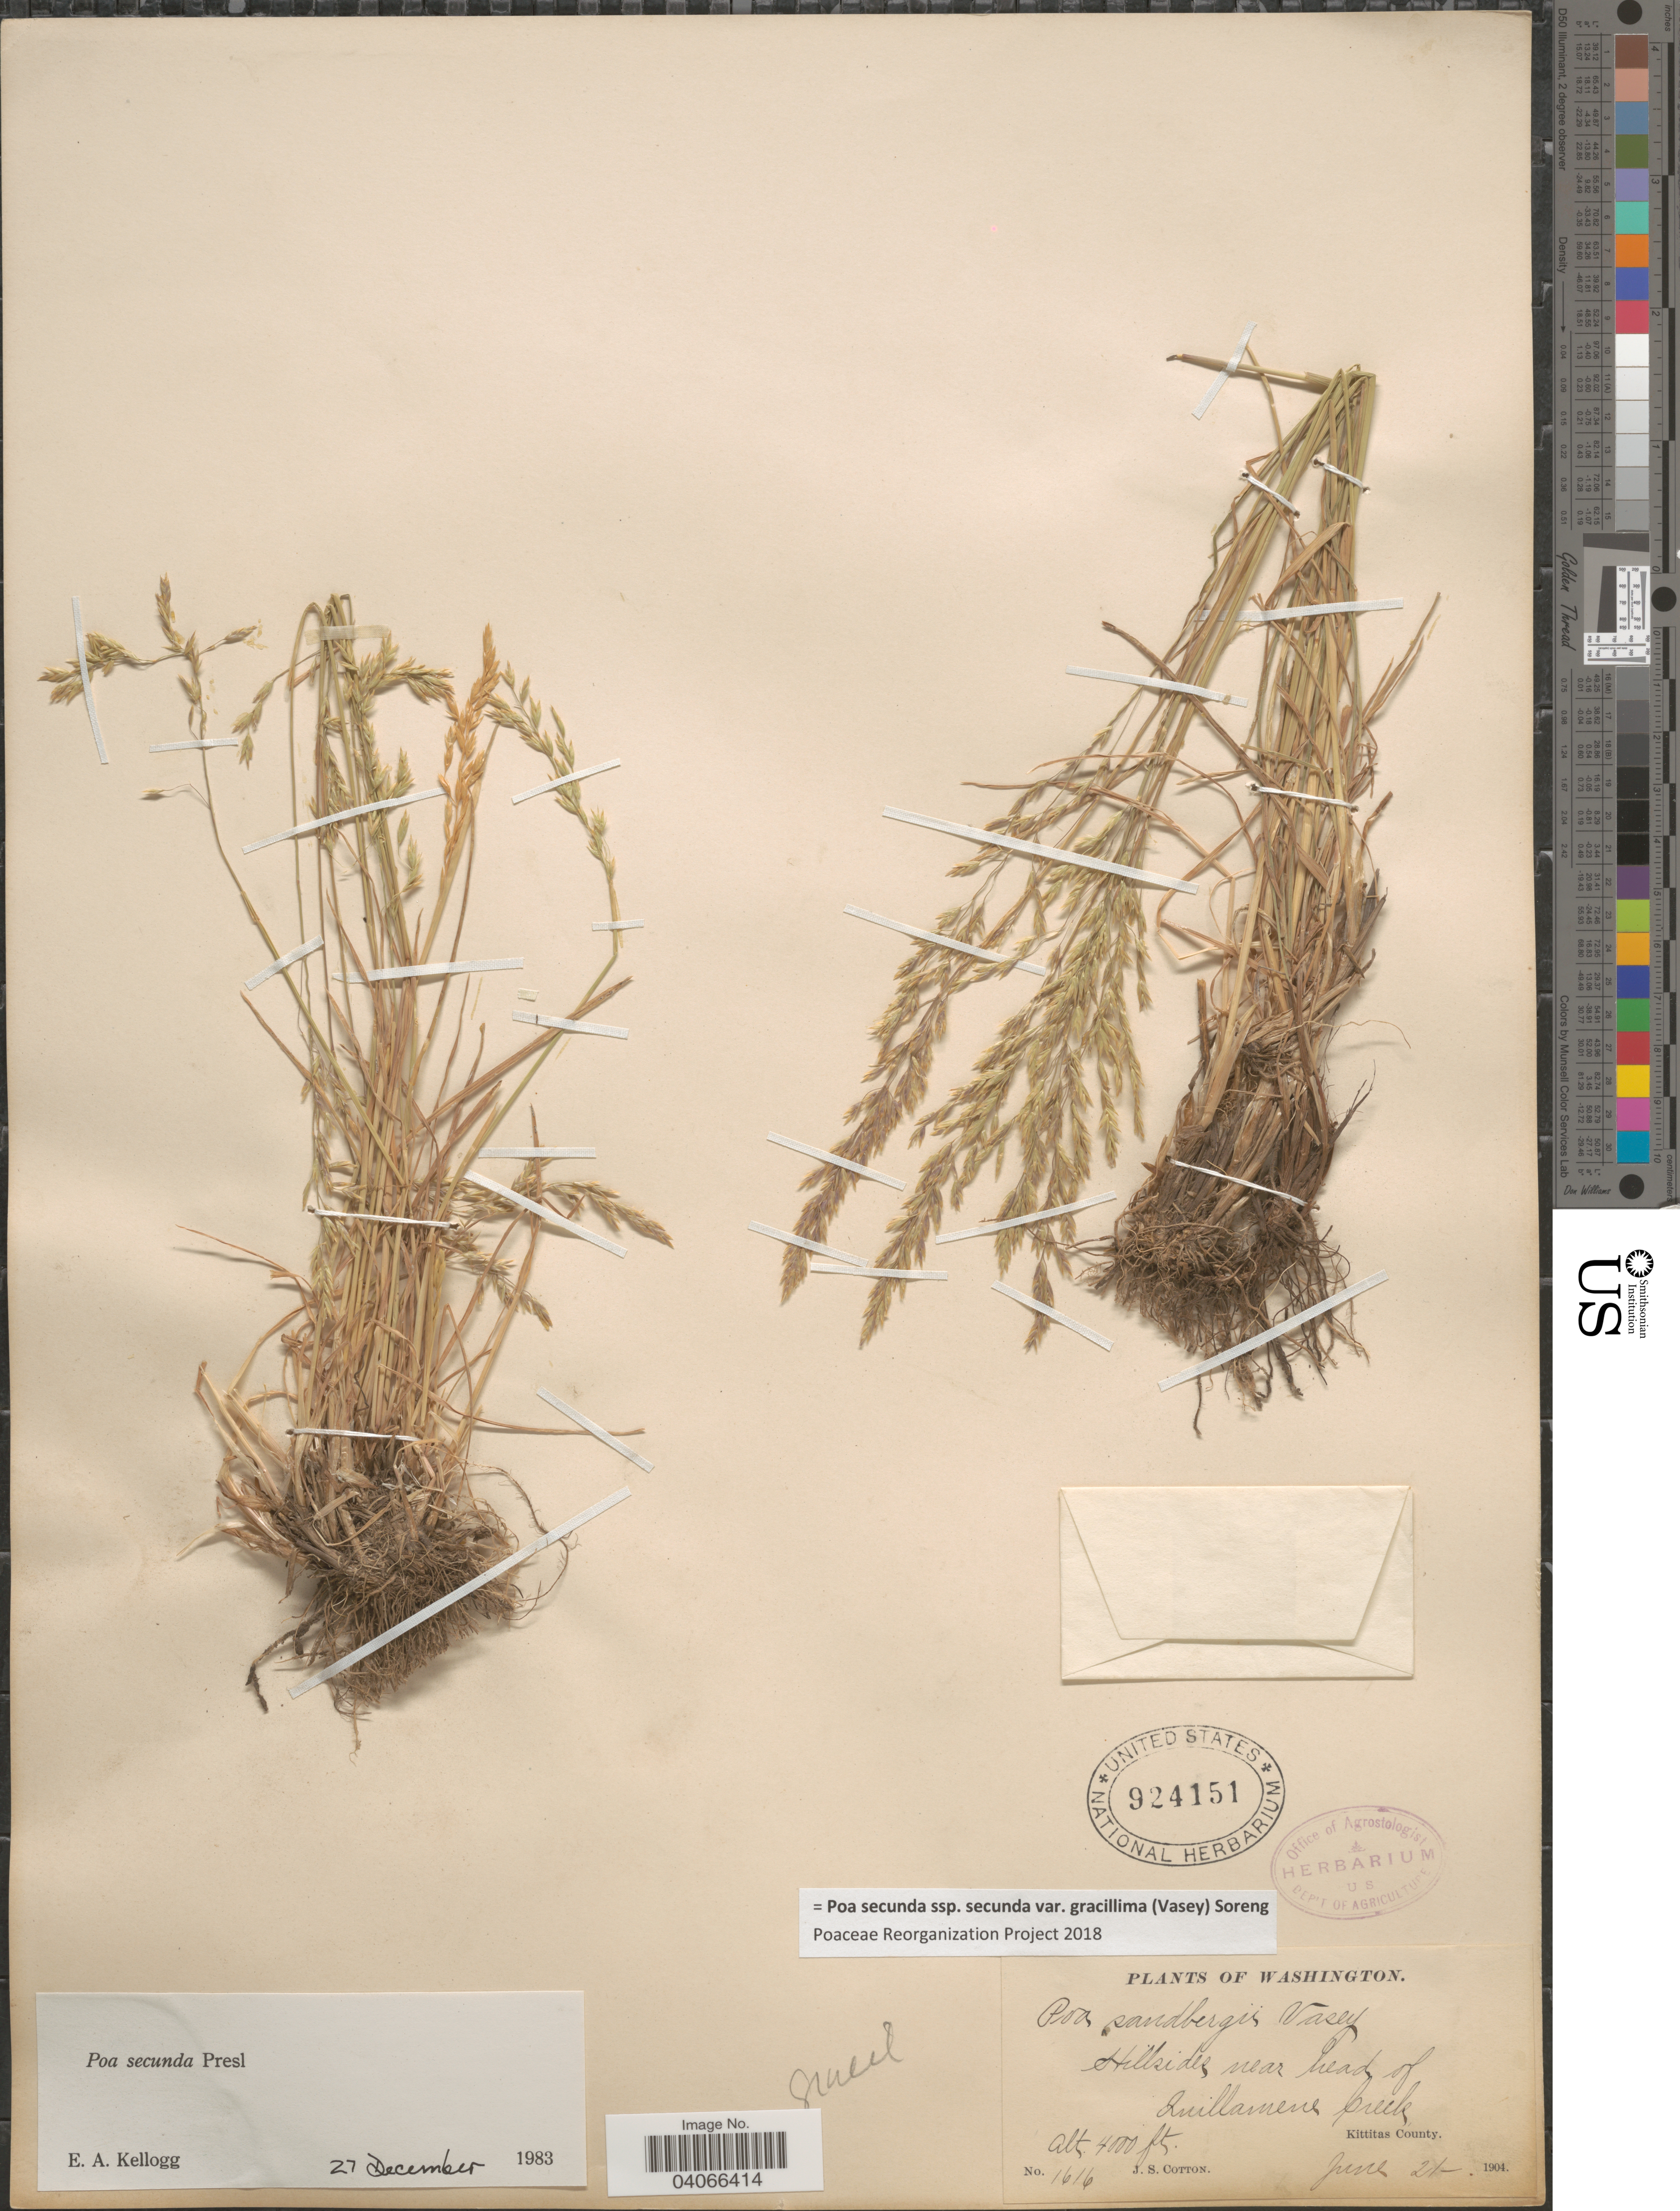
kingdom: Plantae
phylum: Tracheophyta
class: Liliopsida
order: Poales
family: Poaceae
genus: Poa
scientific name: Poa secunda subsp. secunda var. gracillima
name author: (Vasey) Soreng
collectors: J. S. Cotton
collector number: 1616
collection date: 1904-06-21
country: United States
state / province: Washington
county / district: Kittitas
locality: Hillsides near head of Quillamene Creek. Kittitas County.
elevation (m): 1219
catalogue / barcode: US 924151